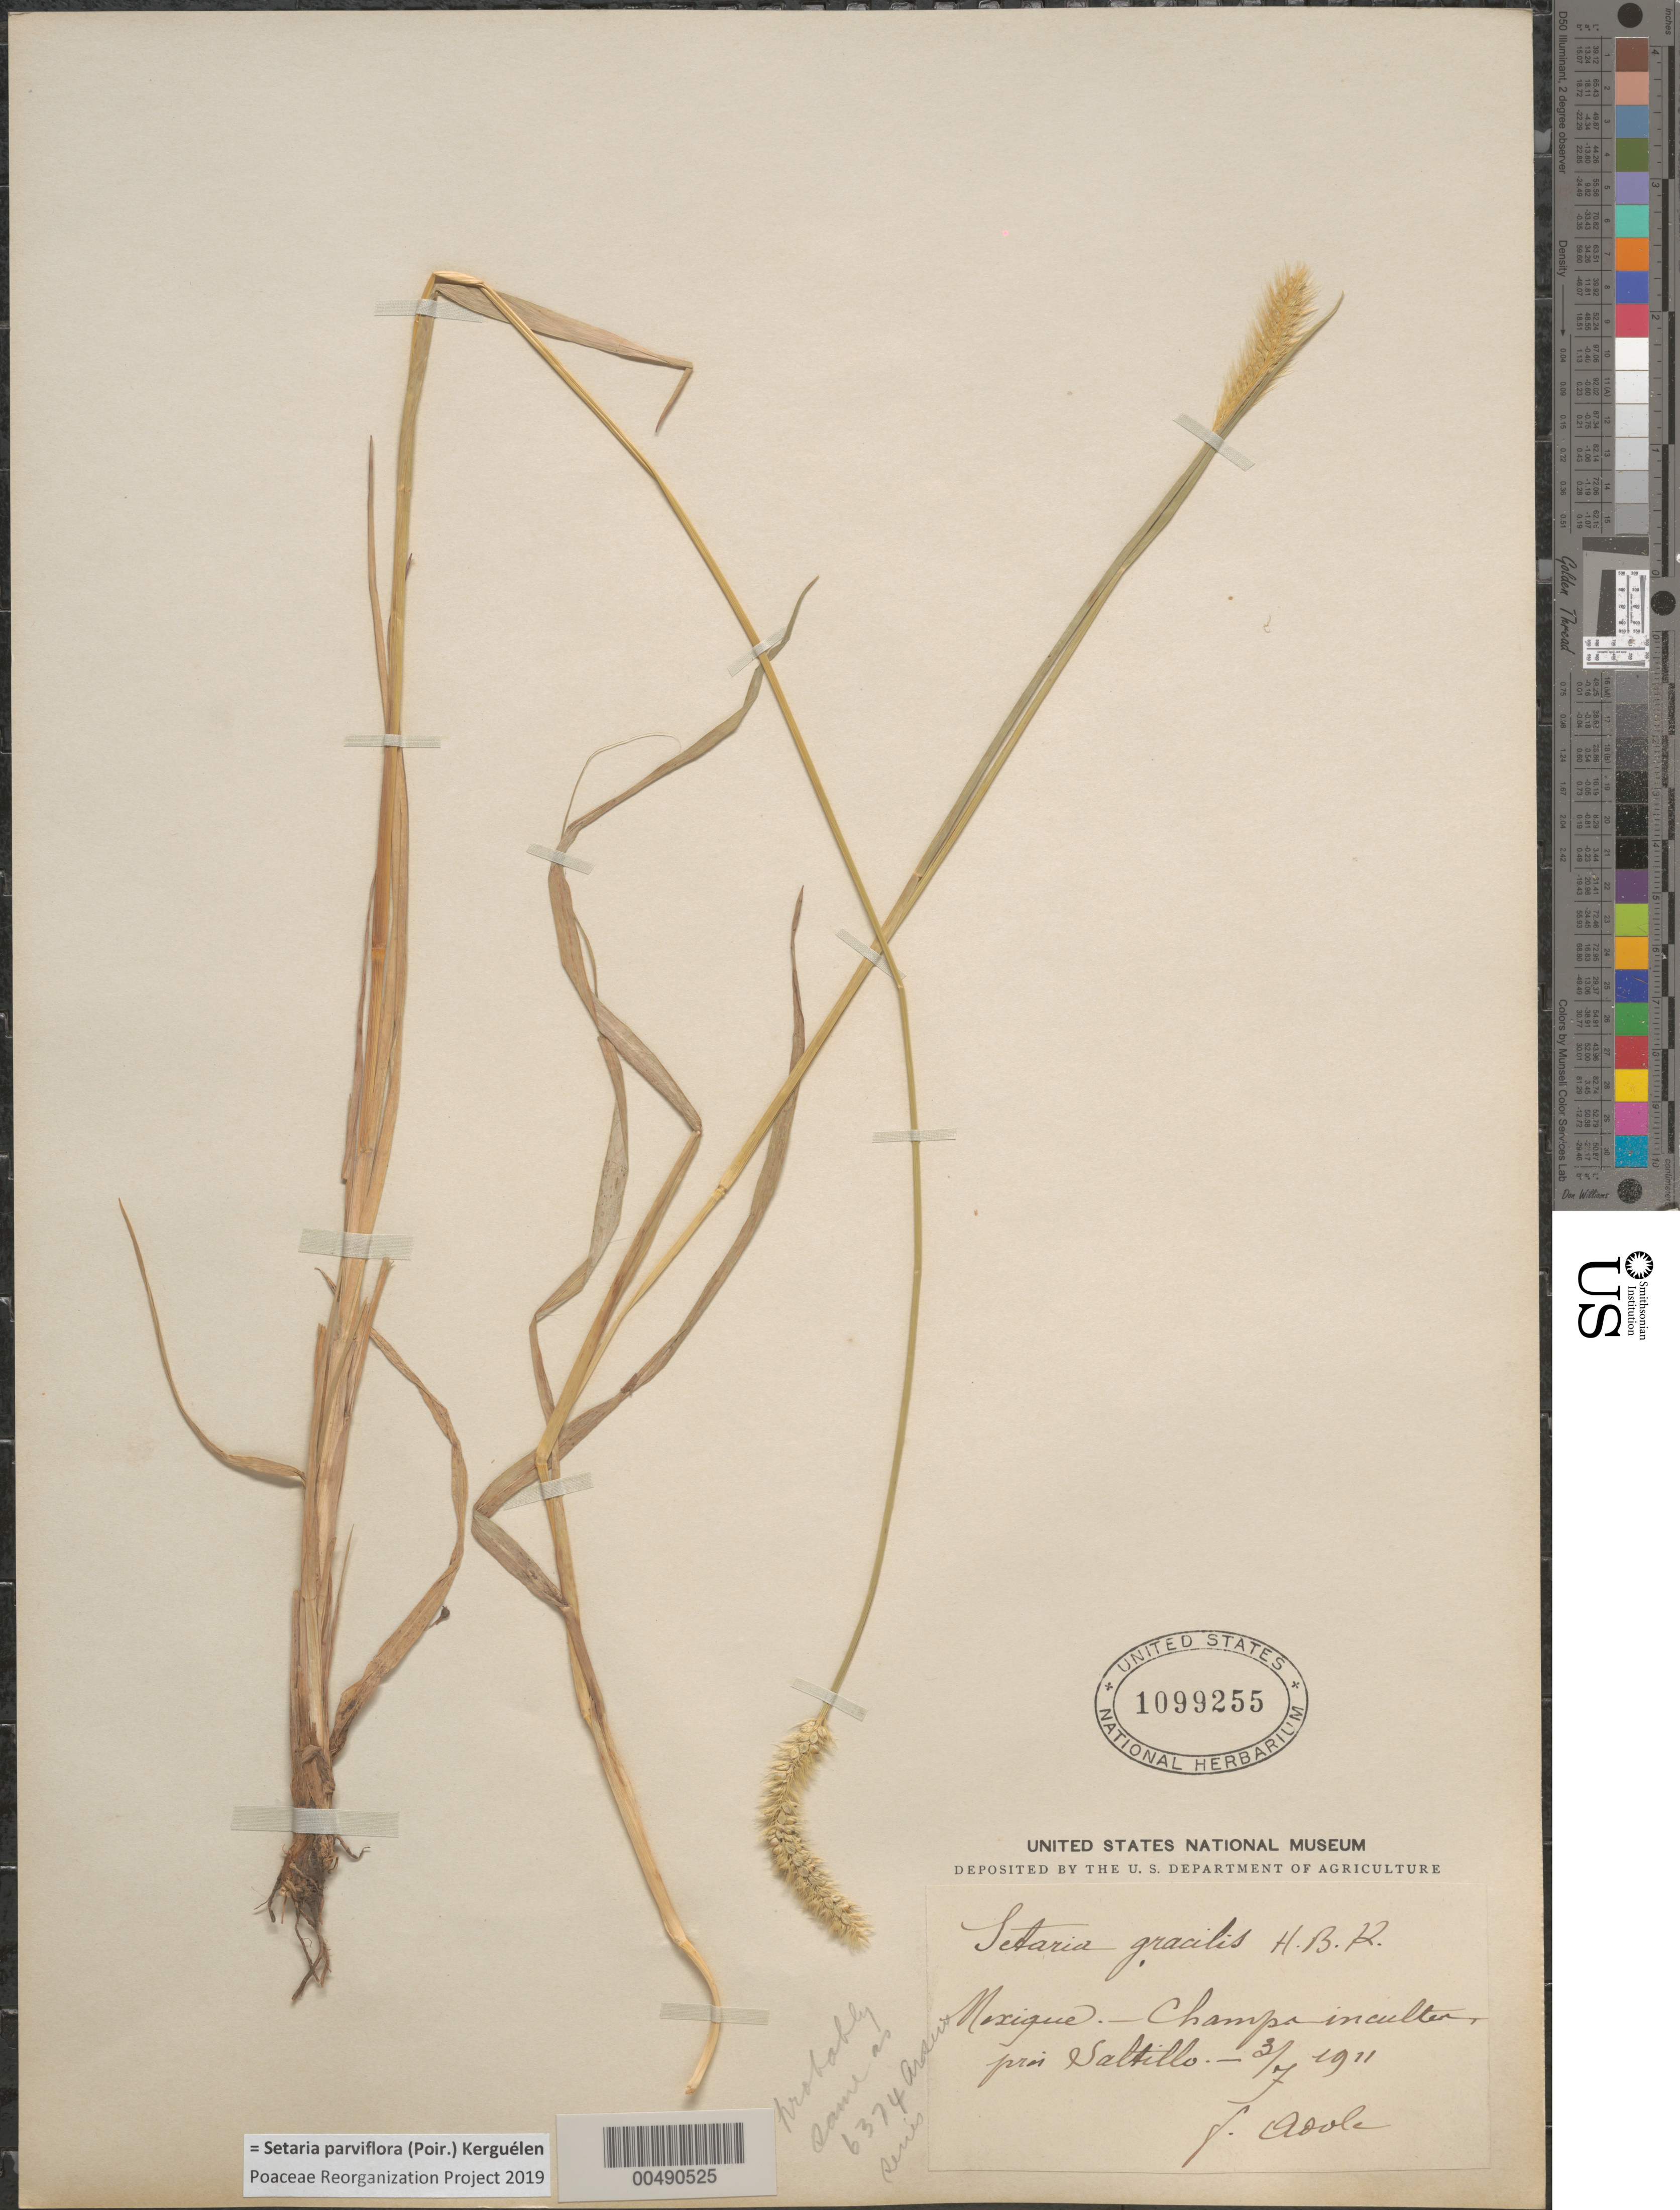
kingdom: Plantae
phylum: Tracheophyta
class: Liliopsida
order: Poales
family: Poaceae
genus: Setaria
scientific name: Setaria parviflora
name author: (Poir.) Kerguélen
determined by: Poaceae Reorganization Project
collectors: Bro. Adole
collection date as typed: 3 Jul 1911 or 7 Mar 1911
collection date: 1911-03-07 or 1911-07-03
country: Mexico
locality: Saltillo, Champa inculter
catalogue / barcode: US 1099255